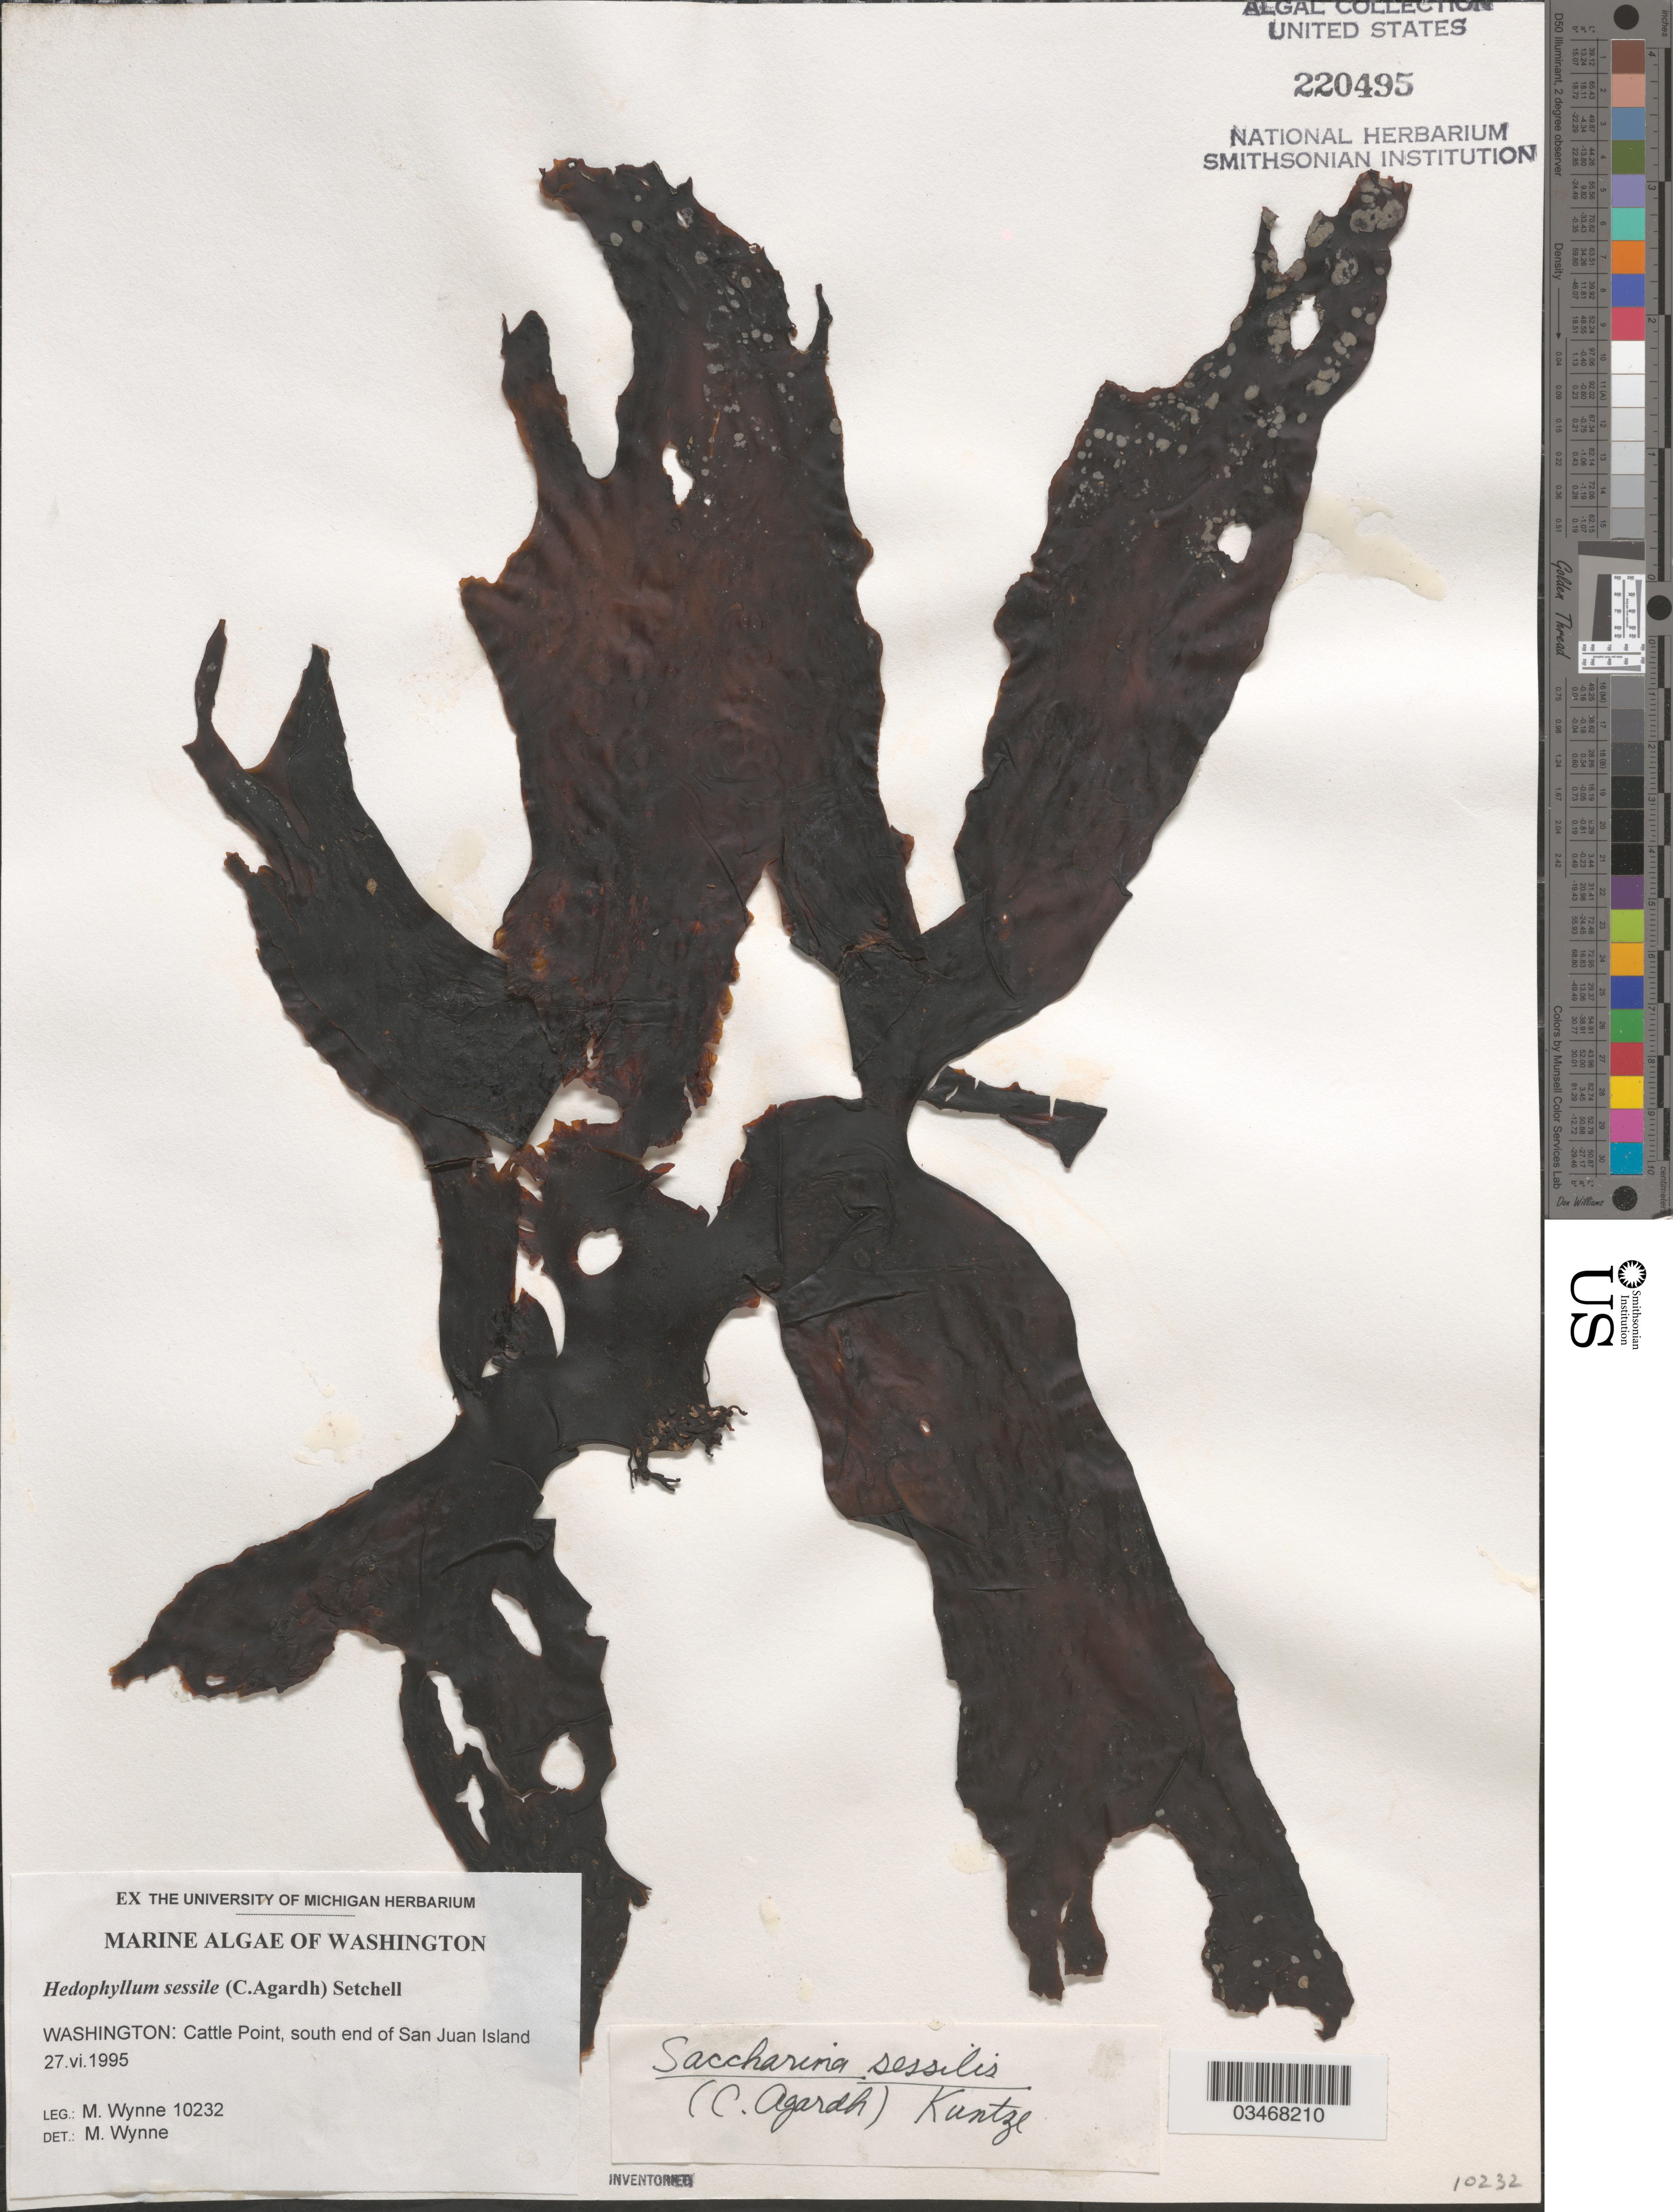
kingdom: Chromista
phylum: Ochrophyta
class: Phaeophyceae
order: Laminariales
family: Laminariaceae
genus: Hedophyllum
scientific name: Hedophyllum sessile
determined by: Wynne, M. J.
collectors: M.J. Wynne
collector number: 10232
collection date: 1995-06-27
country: United States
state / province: Washington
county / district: San Juan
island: San Juan Island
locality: Cattle Point south end of San Juan Island.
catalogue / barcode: US 220495